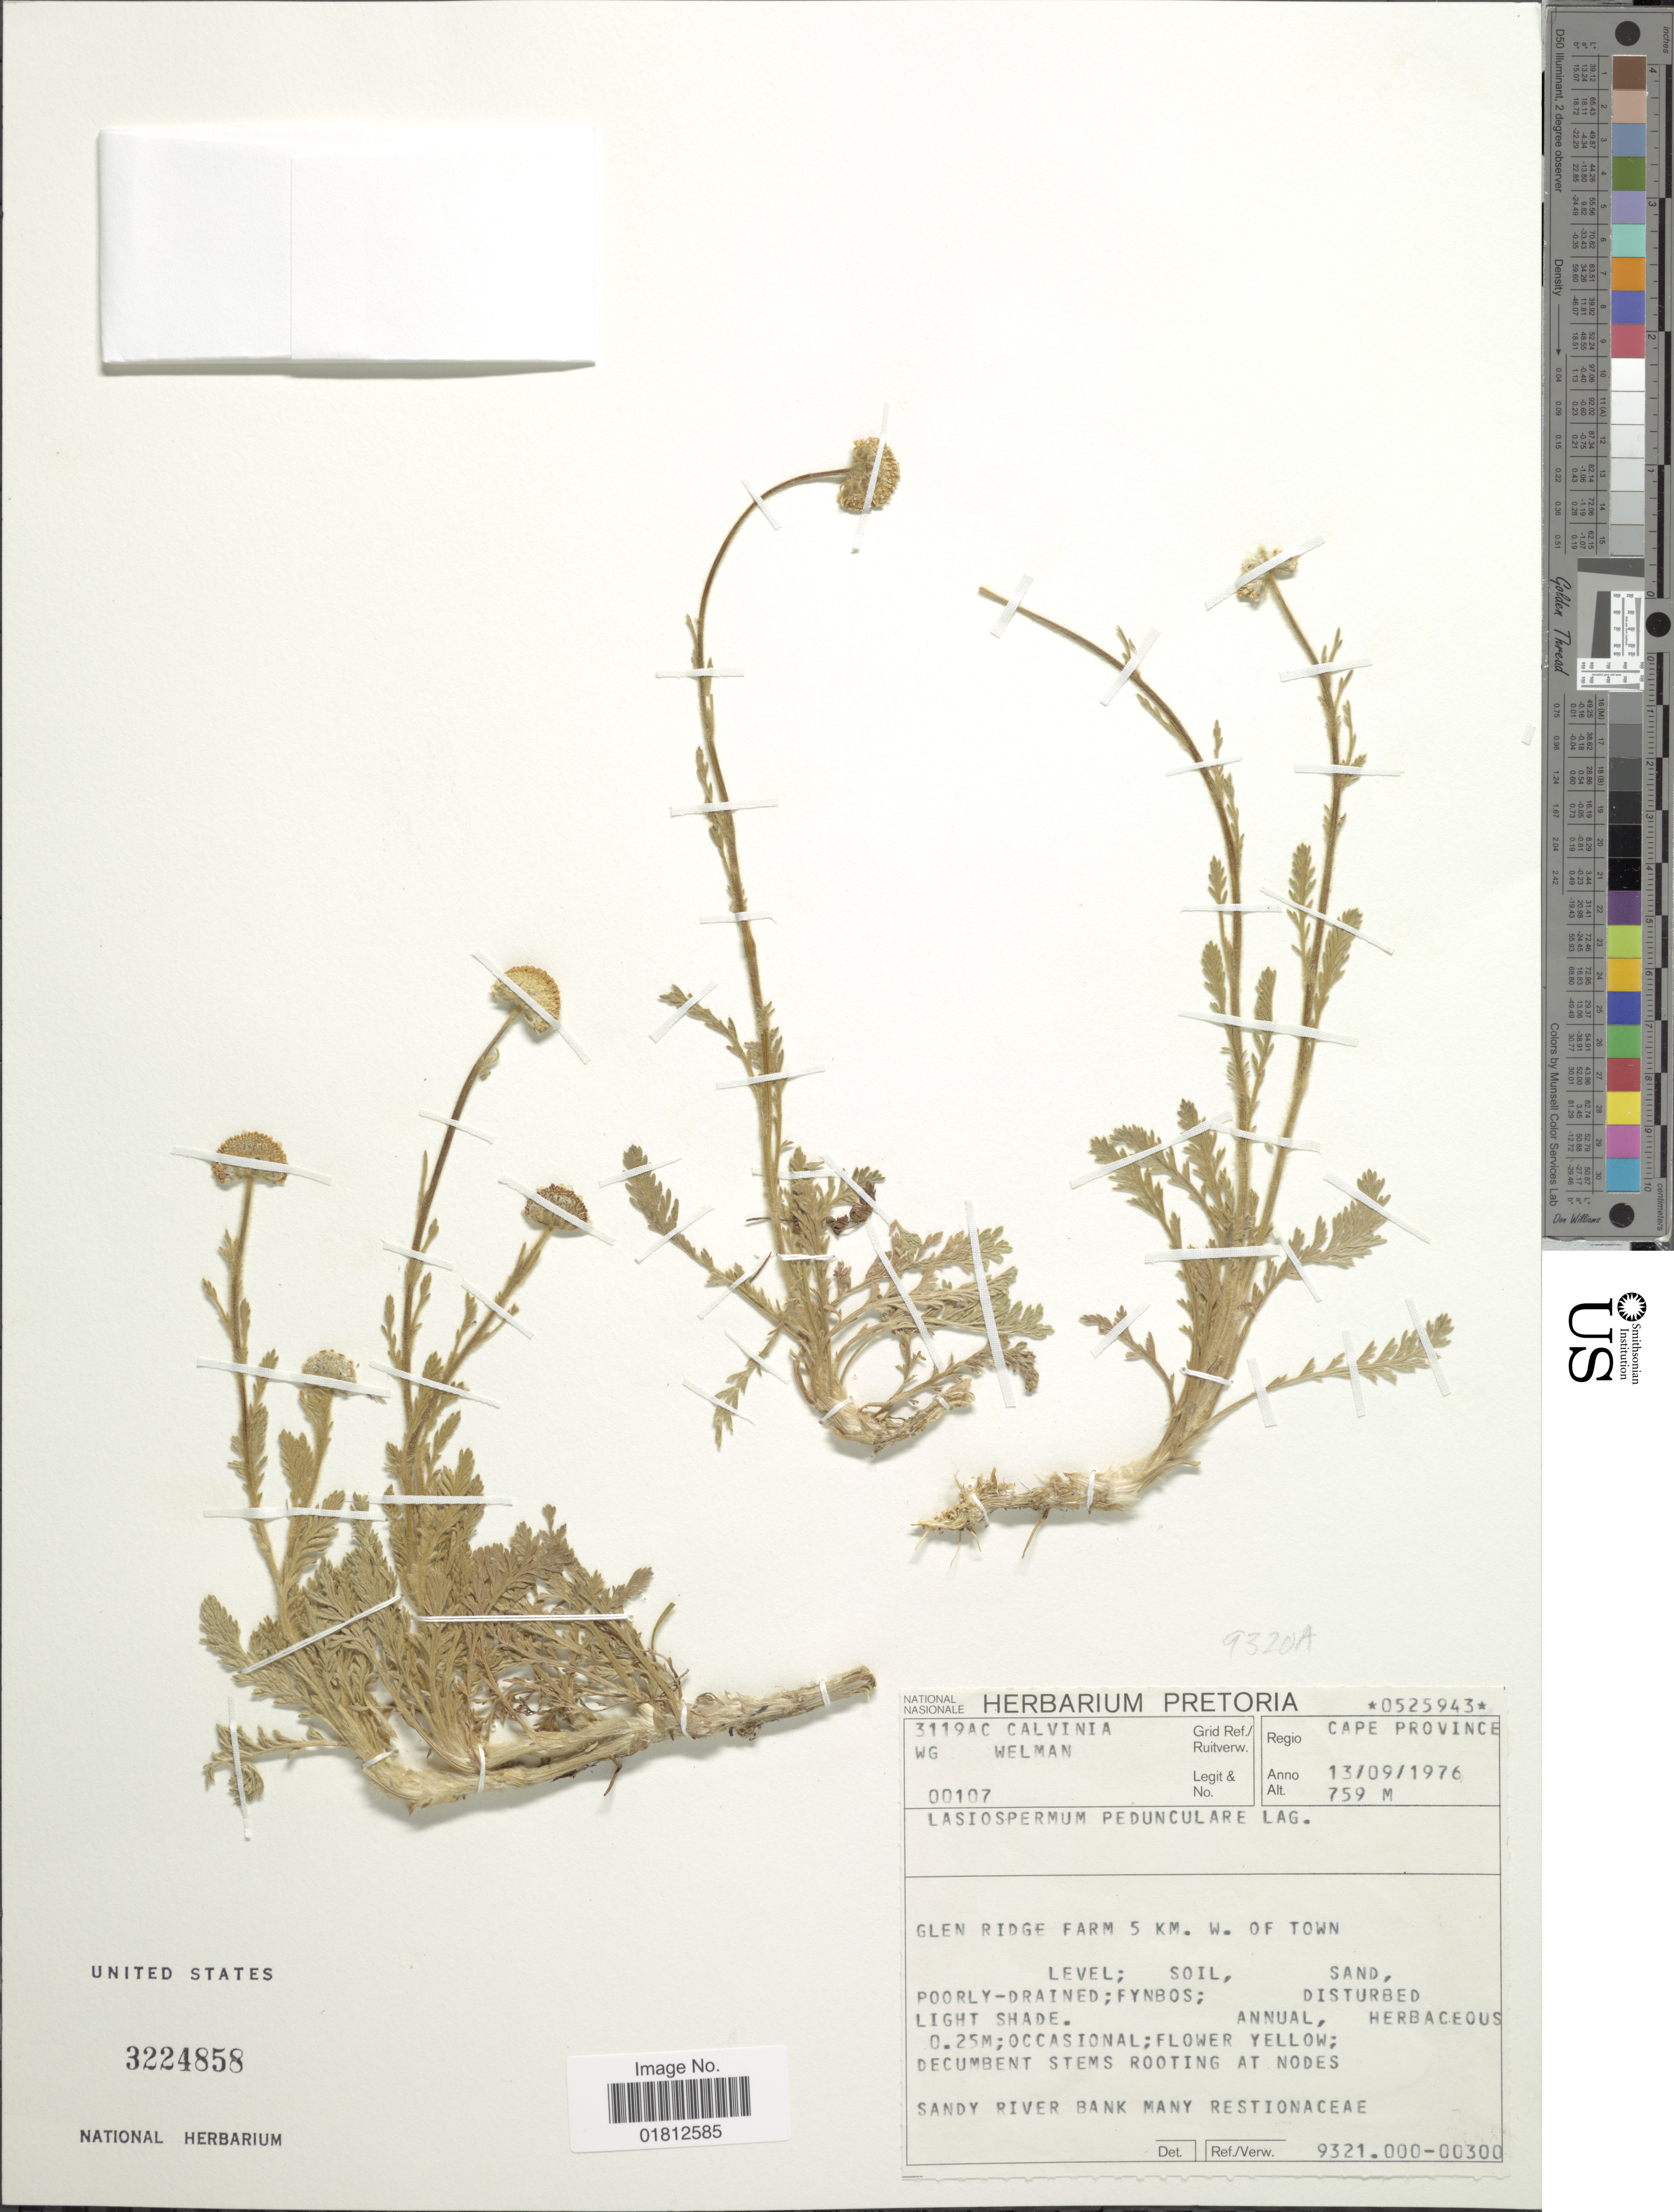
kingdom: Plantae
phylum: Tracheophyta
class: Magnoliopsida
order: Asterales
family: Asteraceae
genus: Lasiospermum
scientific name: Lasiospermum pedunculare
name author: Lag.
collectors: W. G. Welman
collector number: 00107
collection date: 1976-09-13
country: South Africa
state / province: Northern Cape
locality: Glen Ridge Farm 5 km W of Town. Calvinia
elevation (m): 759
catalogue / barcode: US 3224858